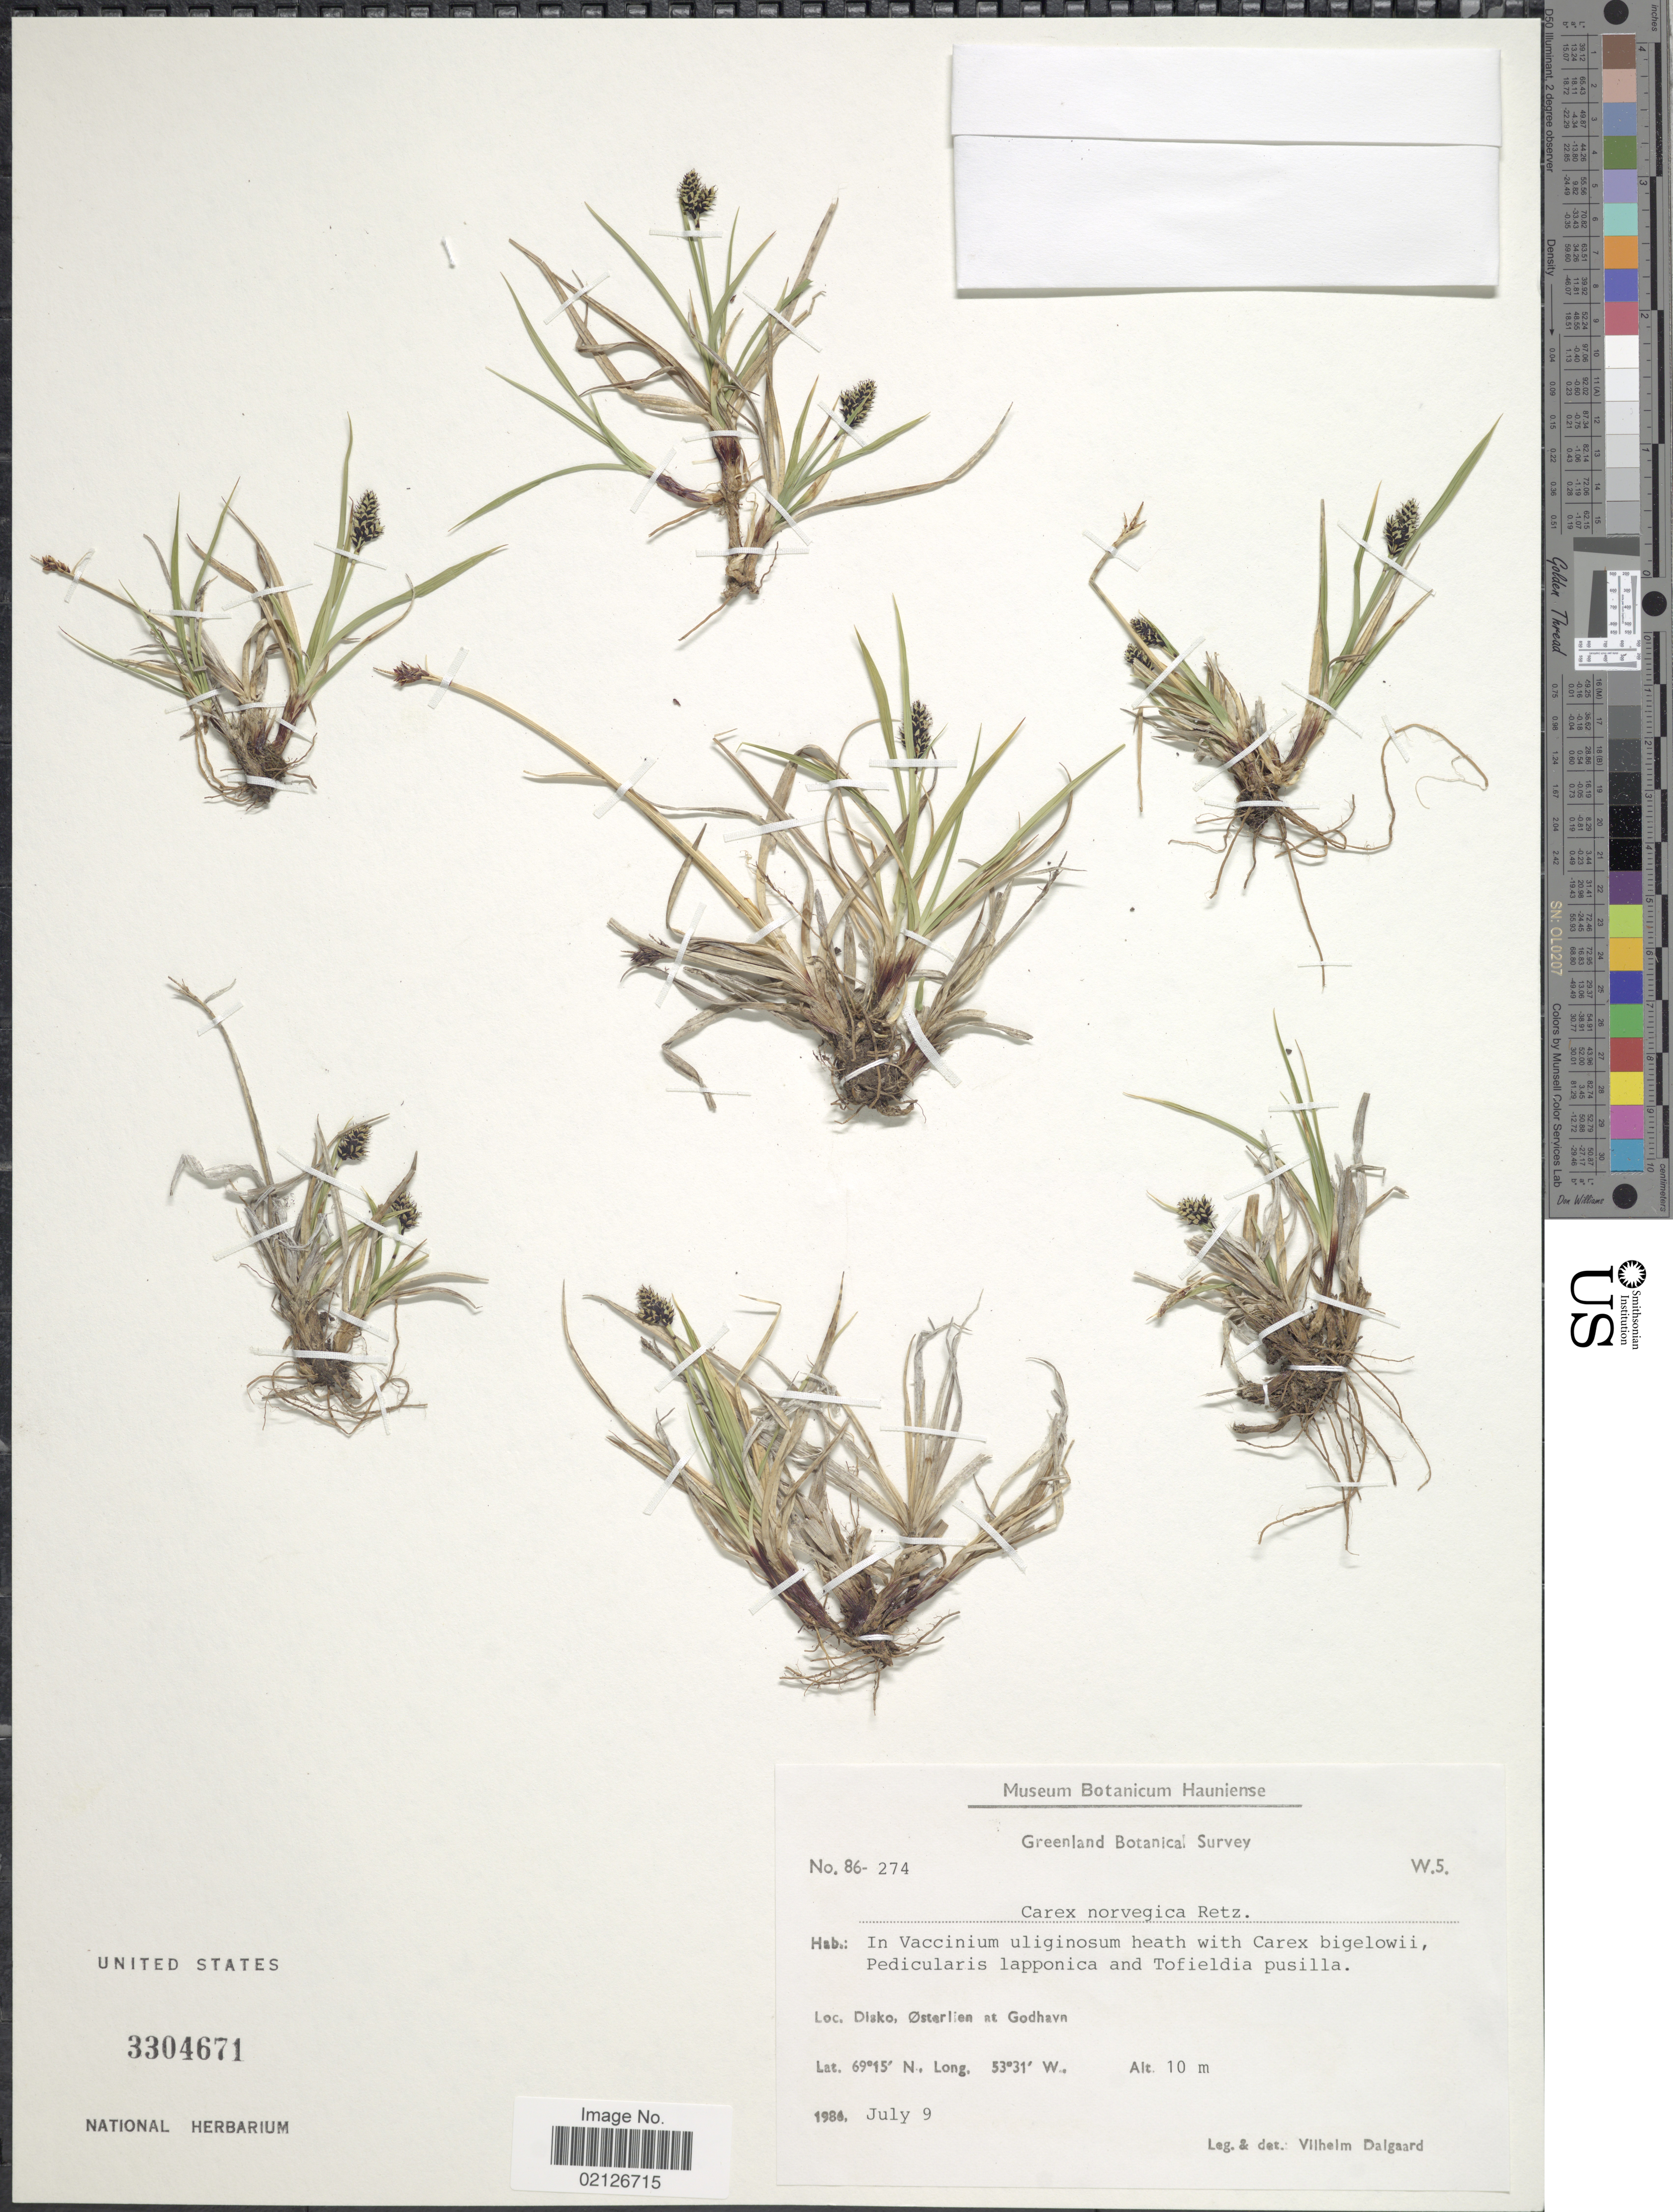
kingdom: Plantae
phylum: Tracheophyta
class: Liliopsida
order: Poales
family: Cyperaceae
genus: Carex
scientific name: Carex norvegica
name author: Retz.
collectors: V. Dalgaard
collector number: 86-274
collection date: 1986-07-09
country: Greenland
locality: Diako, Ostarlien at Godhavn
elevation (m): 10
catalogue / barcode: US 3304671